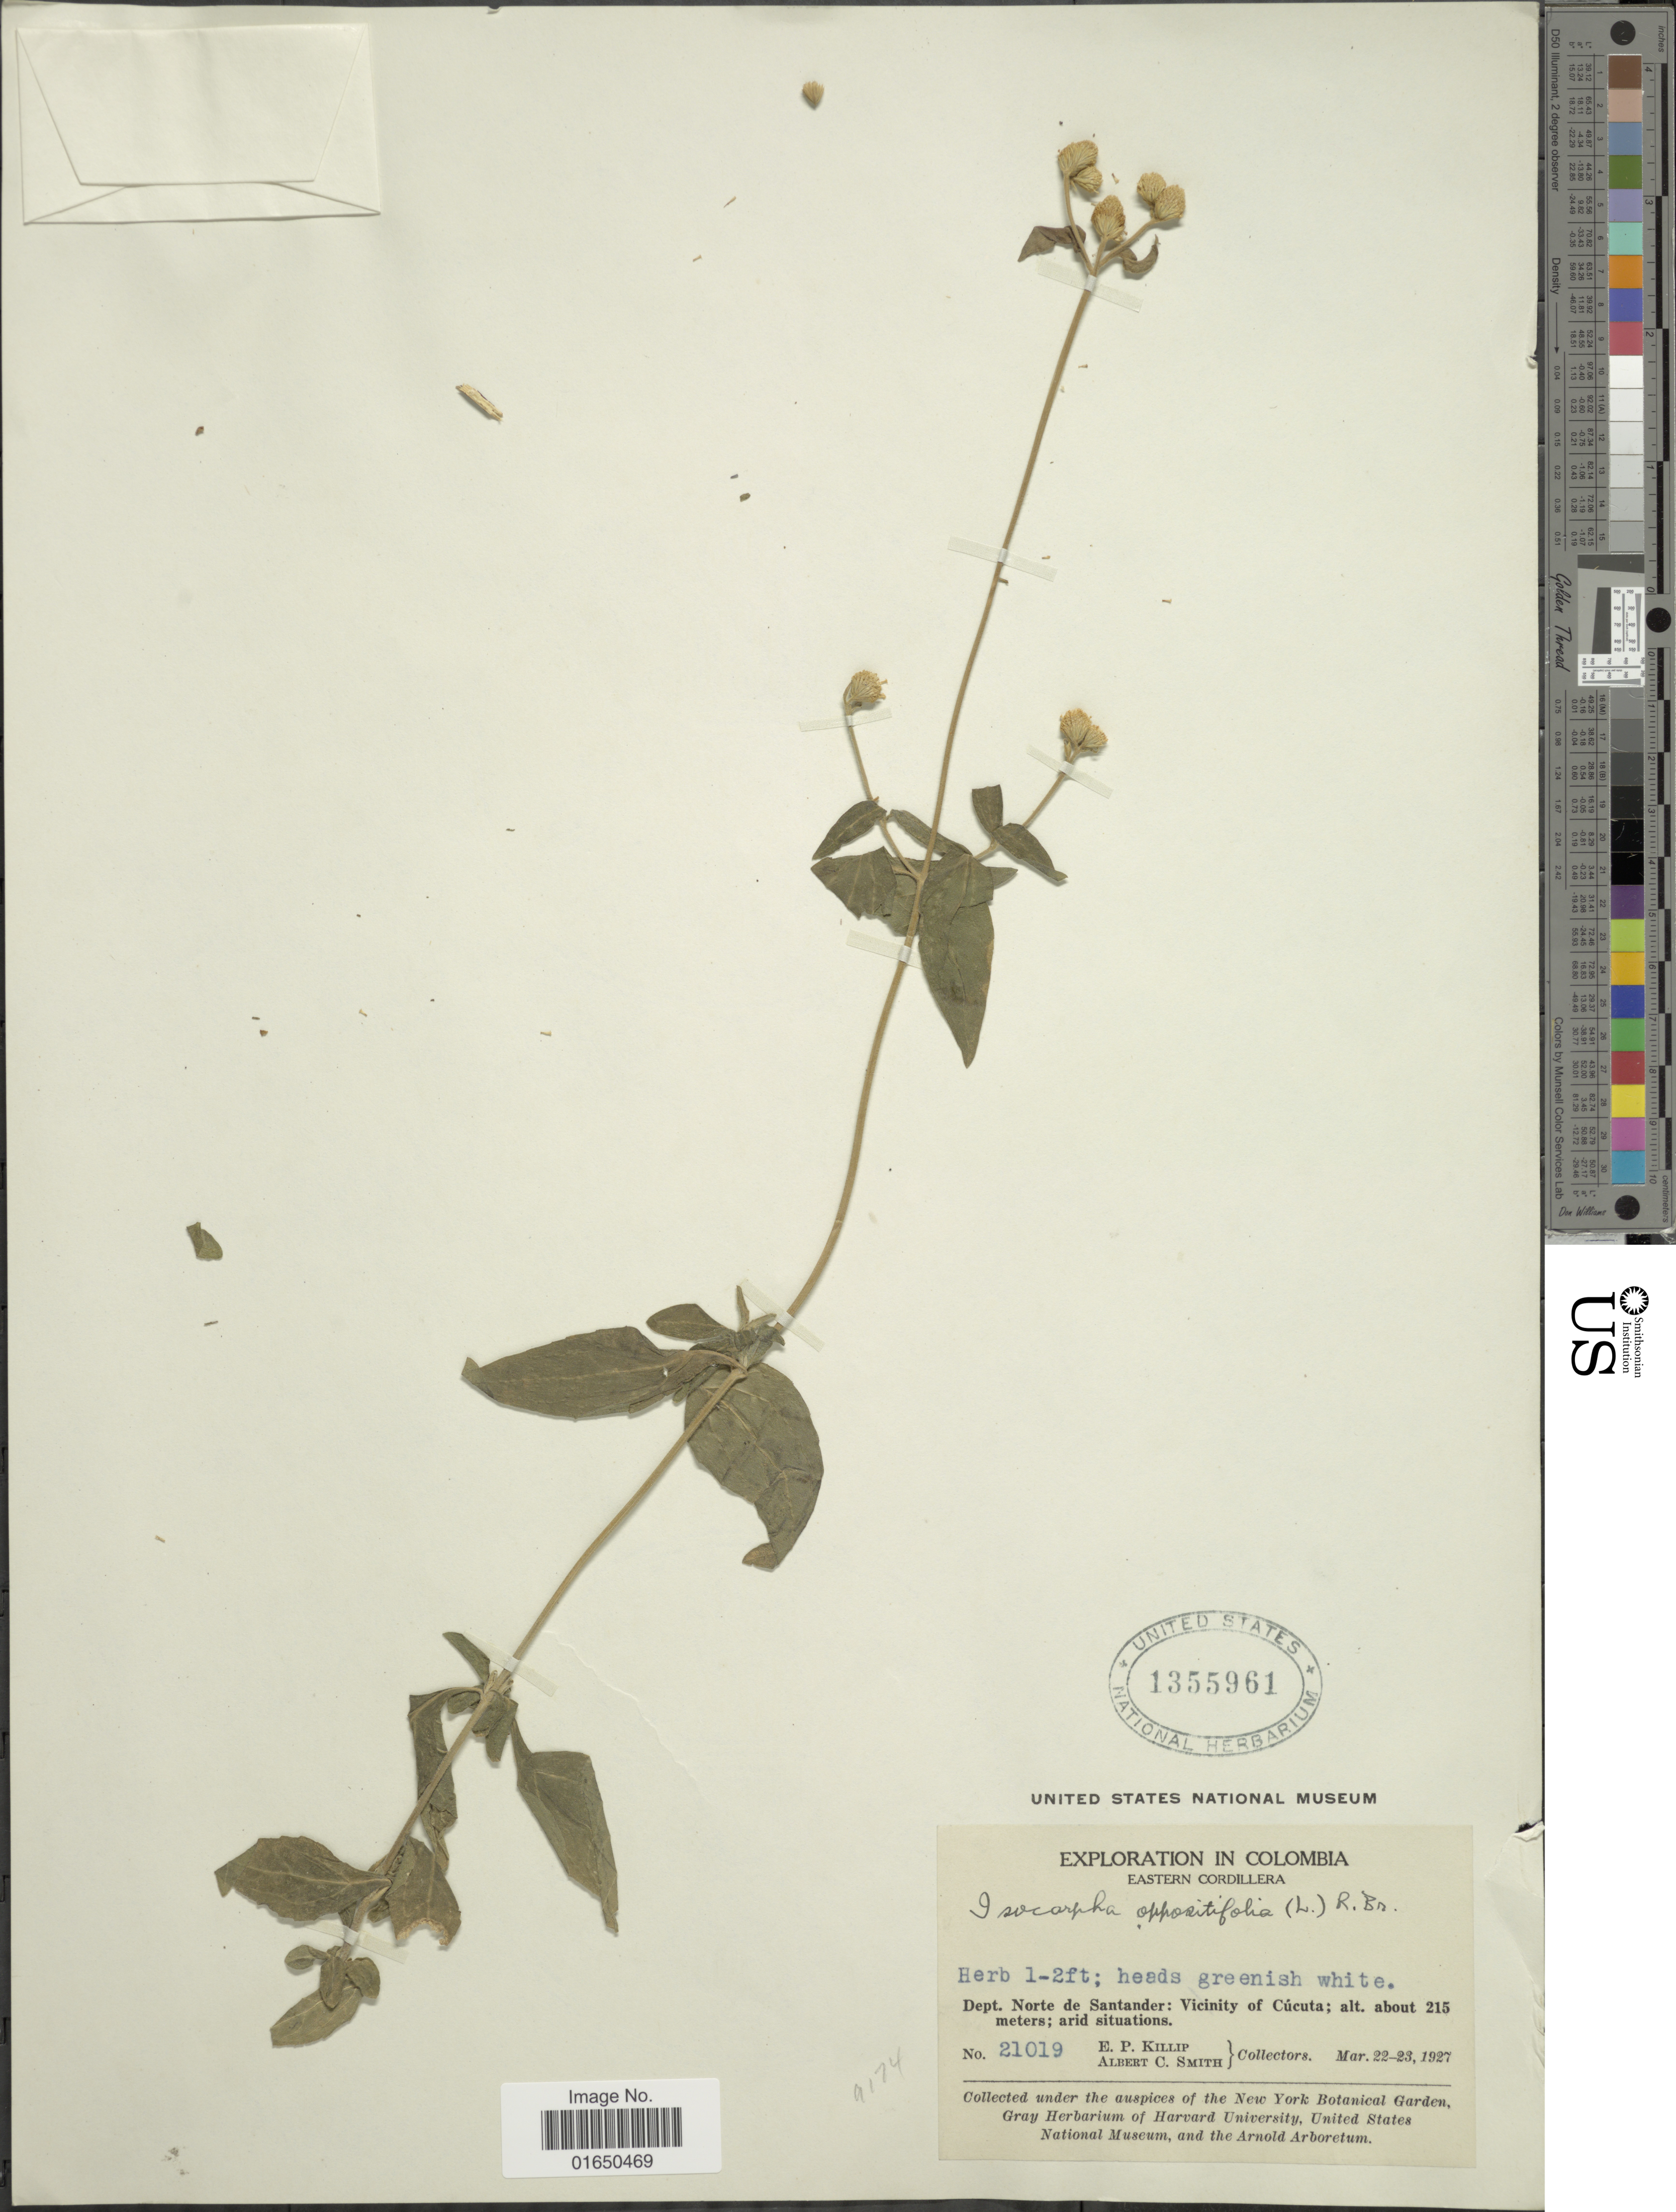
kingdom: Plantae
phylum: Tracheophyta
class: Magnoliopsida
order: Asterales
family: Asteraceae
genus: Isocarpha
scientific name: Isocarpha oppositifolia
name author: (L.) Cass.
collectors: E. P. Killip & A. C. Smith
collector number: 21019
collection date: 1927-03-22/1927-03-23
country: Colombia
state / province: Norte de Santander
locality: Dept. Norte de Santander: Vicinity of Cucuta, Eastern Cordillera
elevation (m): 215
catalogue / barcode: US 1355961